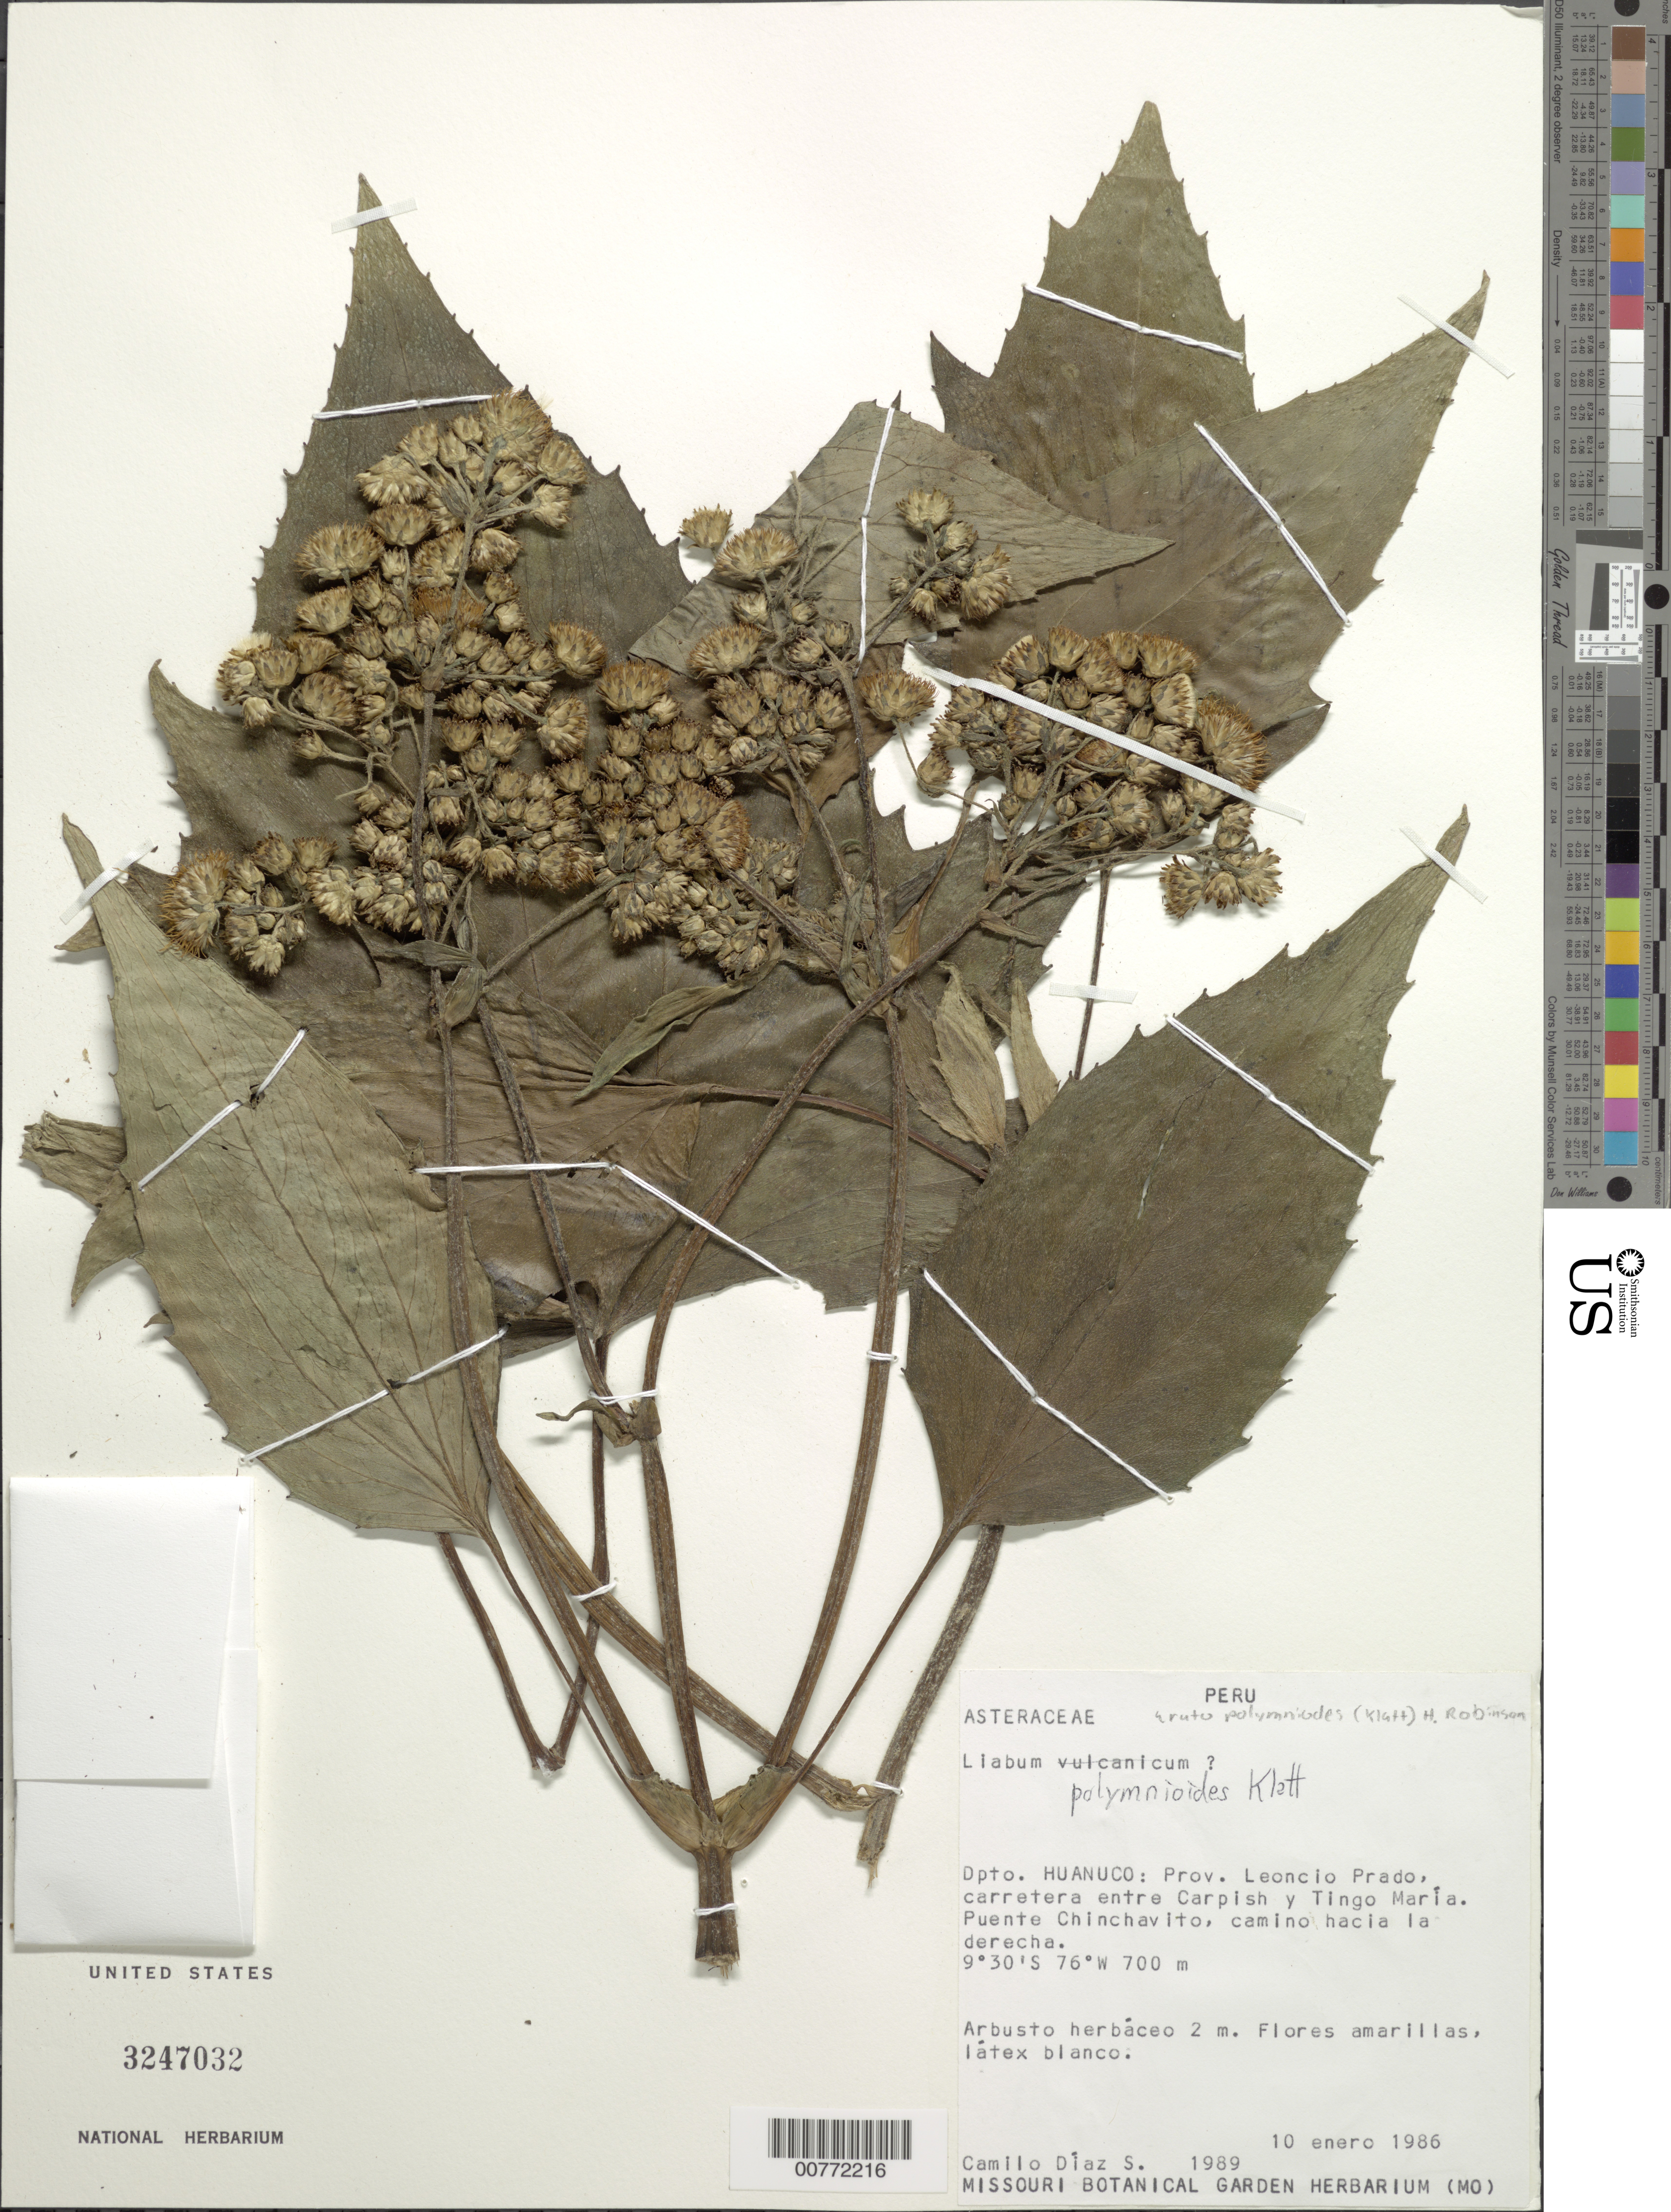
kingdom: Plantae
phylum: Tracheophyta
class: Magnoliopsida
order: Asterales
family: Asteraceae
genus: Erato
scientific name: Erato polymnioides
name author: DC.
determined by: Robinson, Harold E., (US)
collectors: C. Díaz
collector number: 1989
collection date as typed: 10 January 1986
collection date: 1986-01-10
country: Peru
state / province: Huánuco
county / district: Leoncio Prado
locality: carretera entre Carpish y Tingo María; Puente Chinchavito, camino hacia la derecha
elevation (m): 700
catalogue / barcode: US 3247032